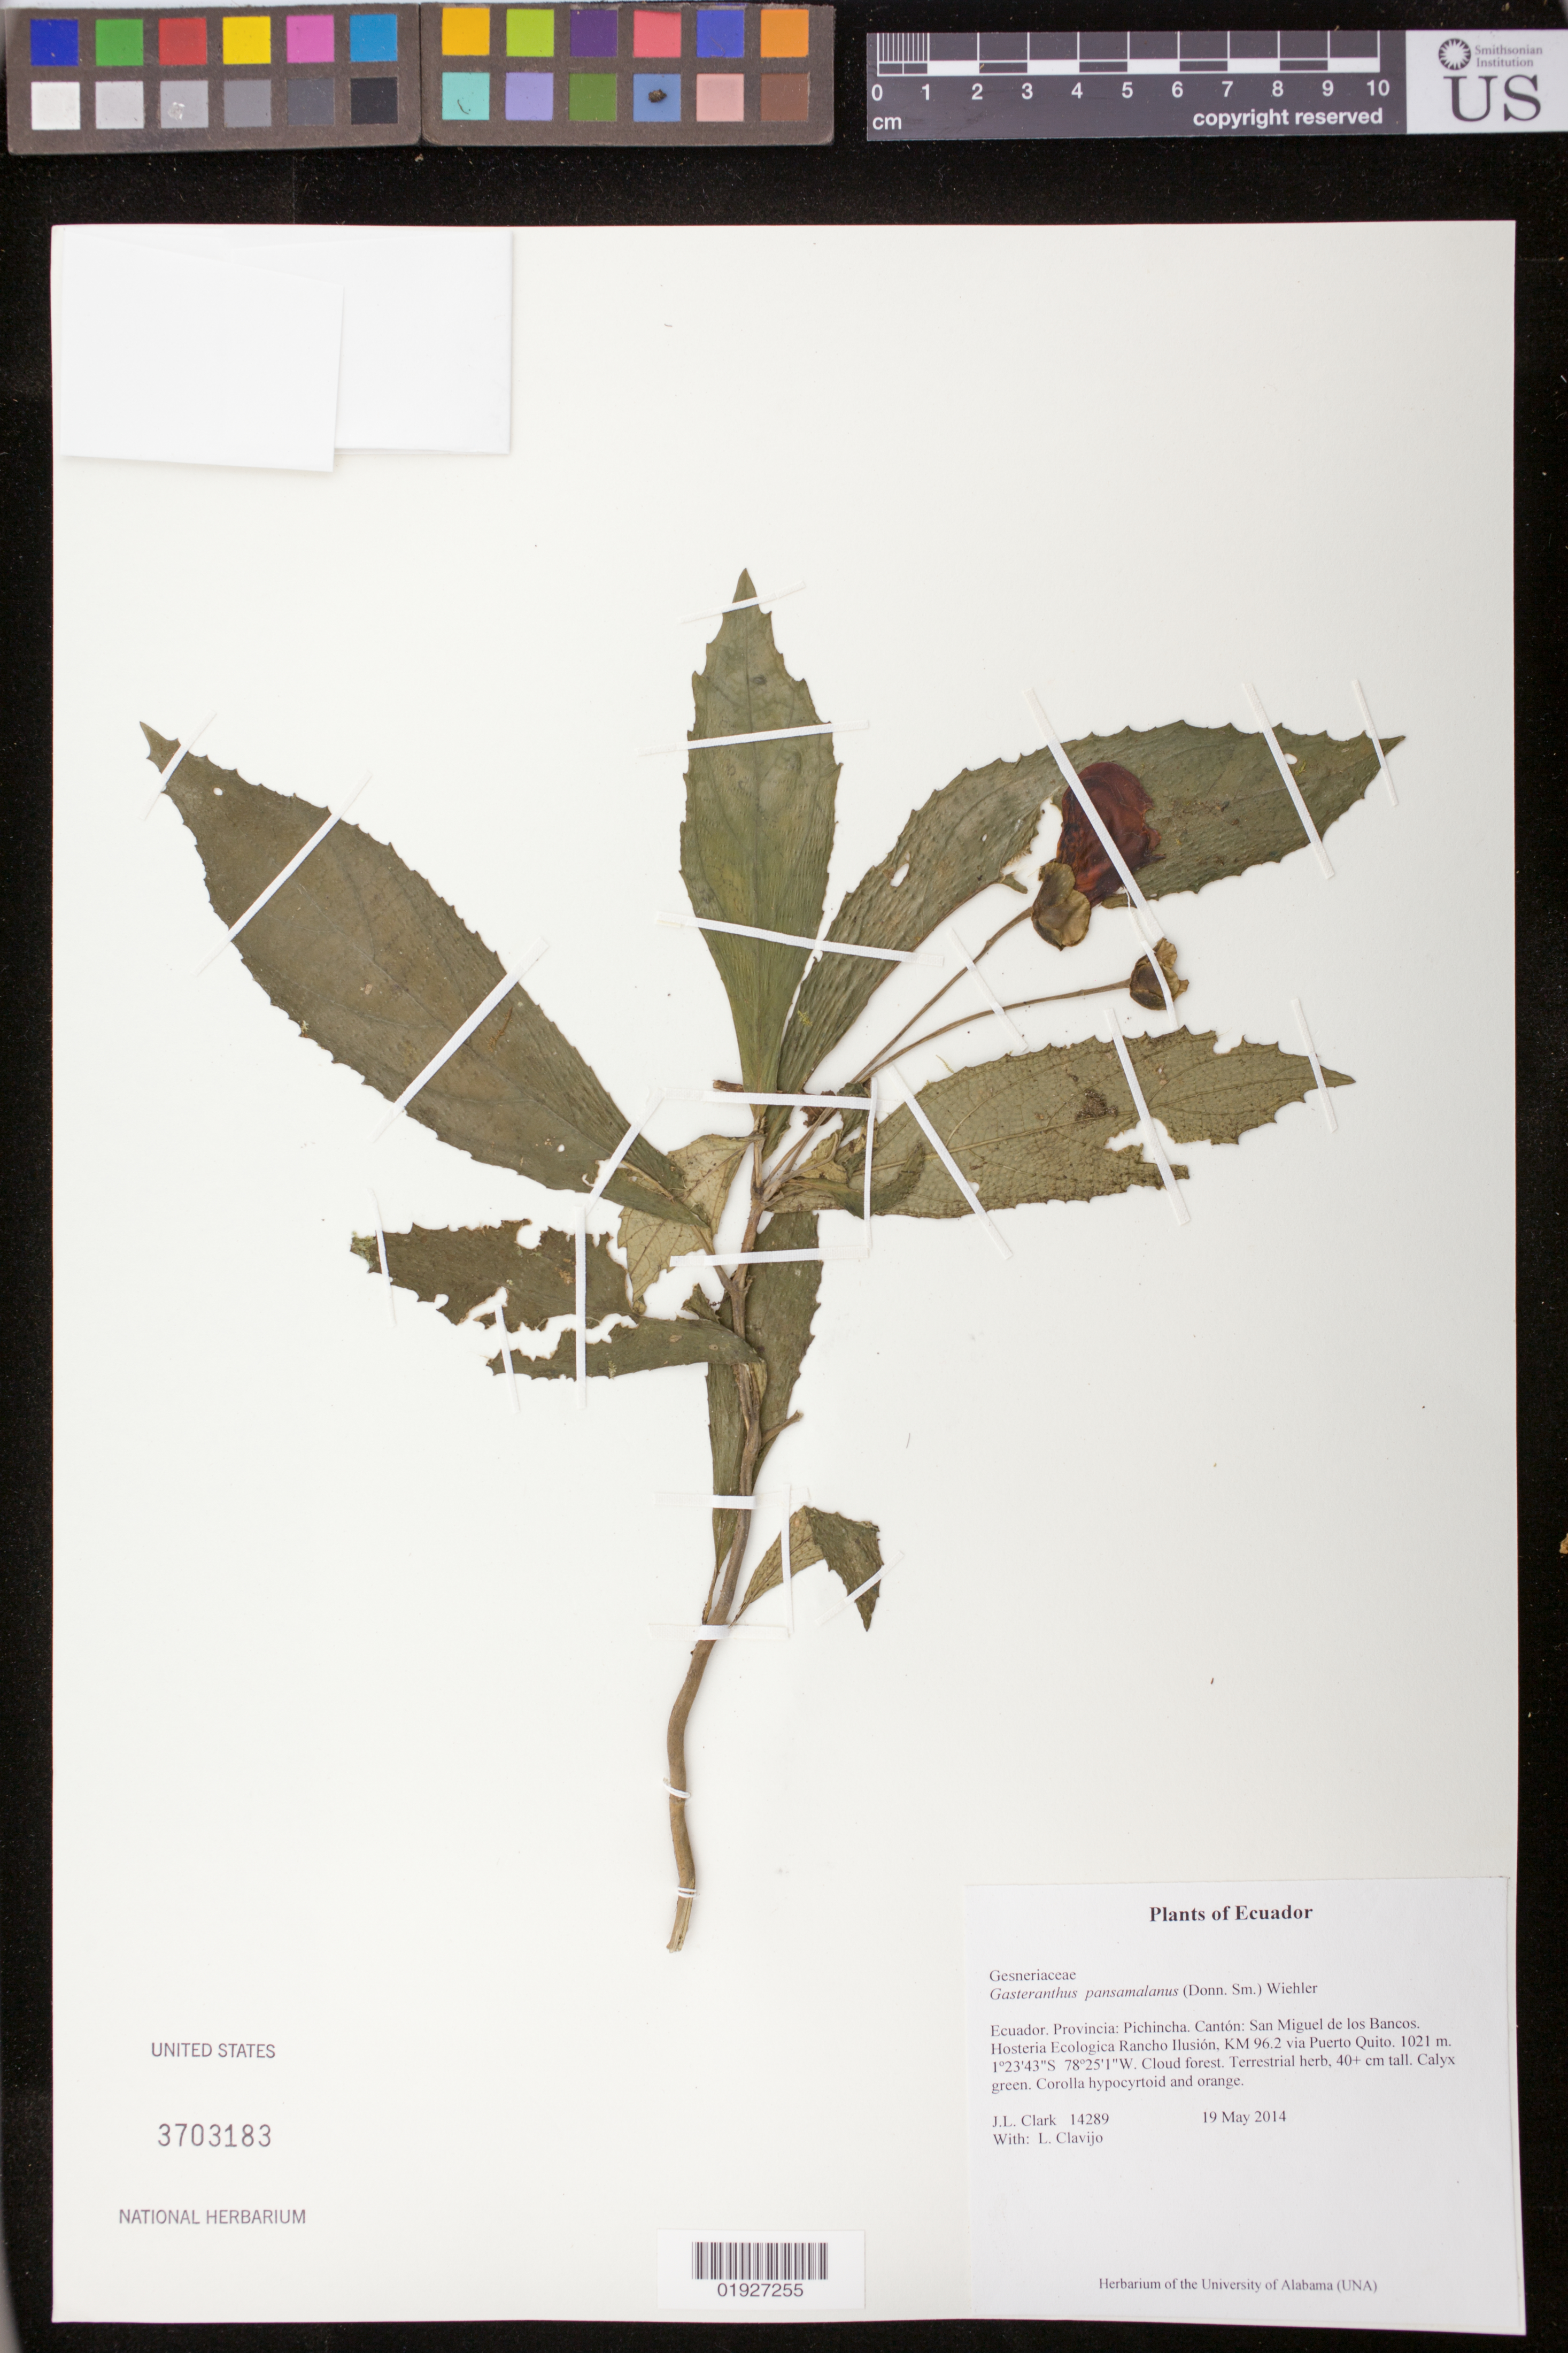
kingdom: Plantae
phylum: Tracheophyta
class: Magnoliopsida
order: Lamiales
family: Gesneriaceae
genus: Gasteranthus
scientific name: Gasteranthus pansamalanus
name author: (Donn. Sm.) Wiehler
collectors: J. L. Clark & L. Clavijo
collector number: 14289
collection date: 2014-05-19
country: Ecuador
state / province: Pichincha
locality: Canton: San Miguel de los Bancos. Hosteria Ecologica Rancho Ilusion, KM 96.2 via Puerto Quito.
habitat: Cloud forest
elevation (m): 1021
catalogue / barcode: US 3703183